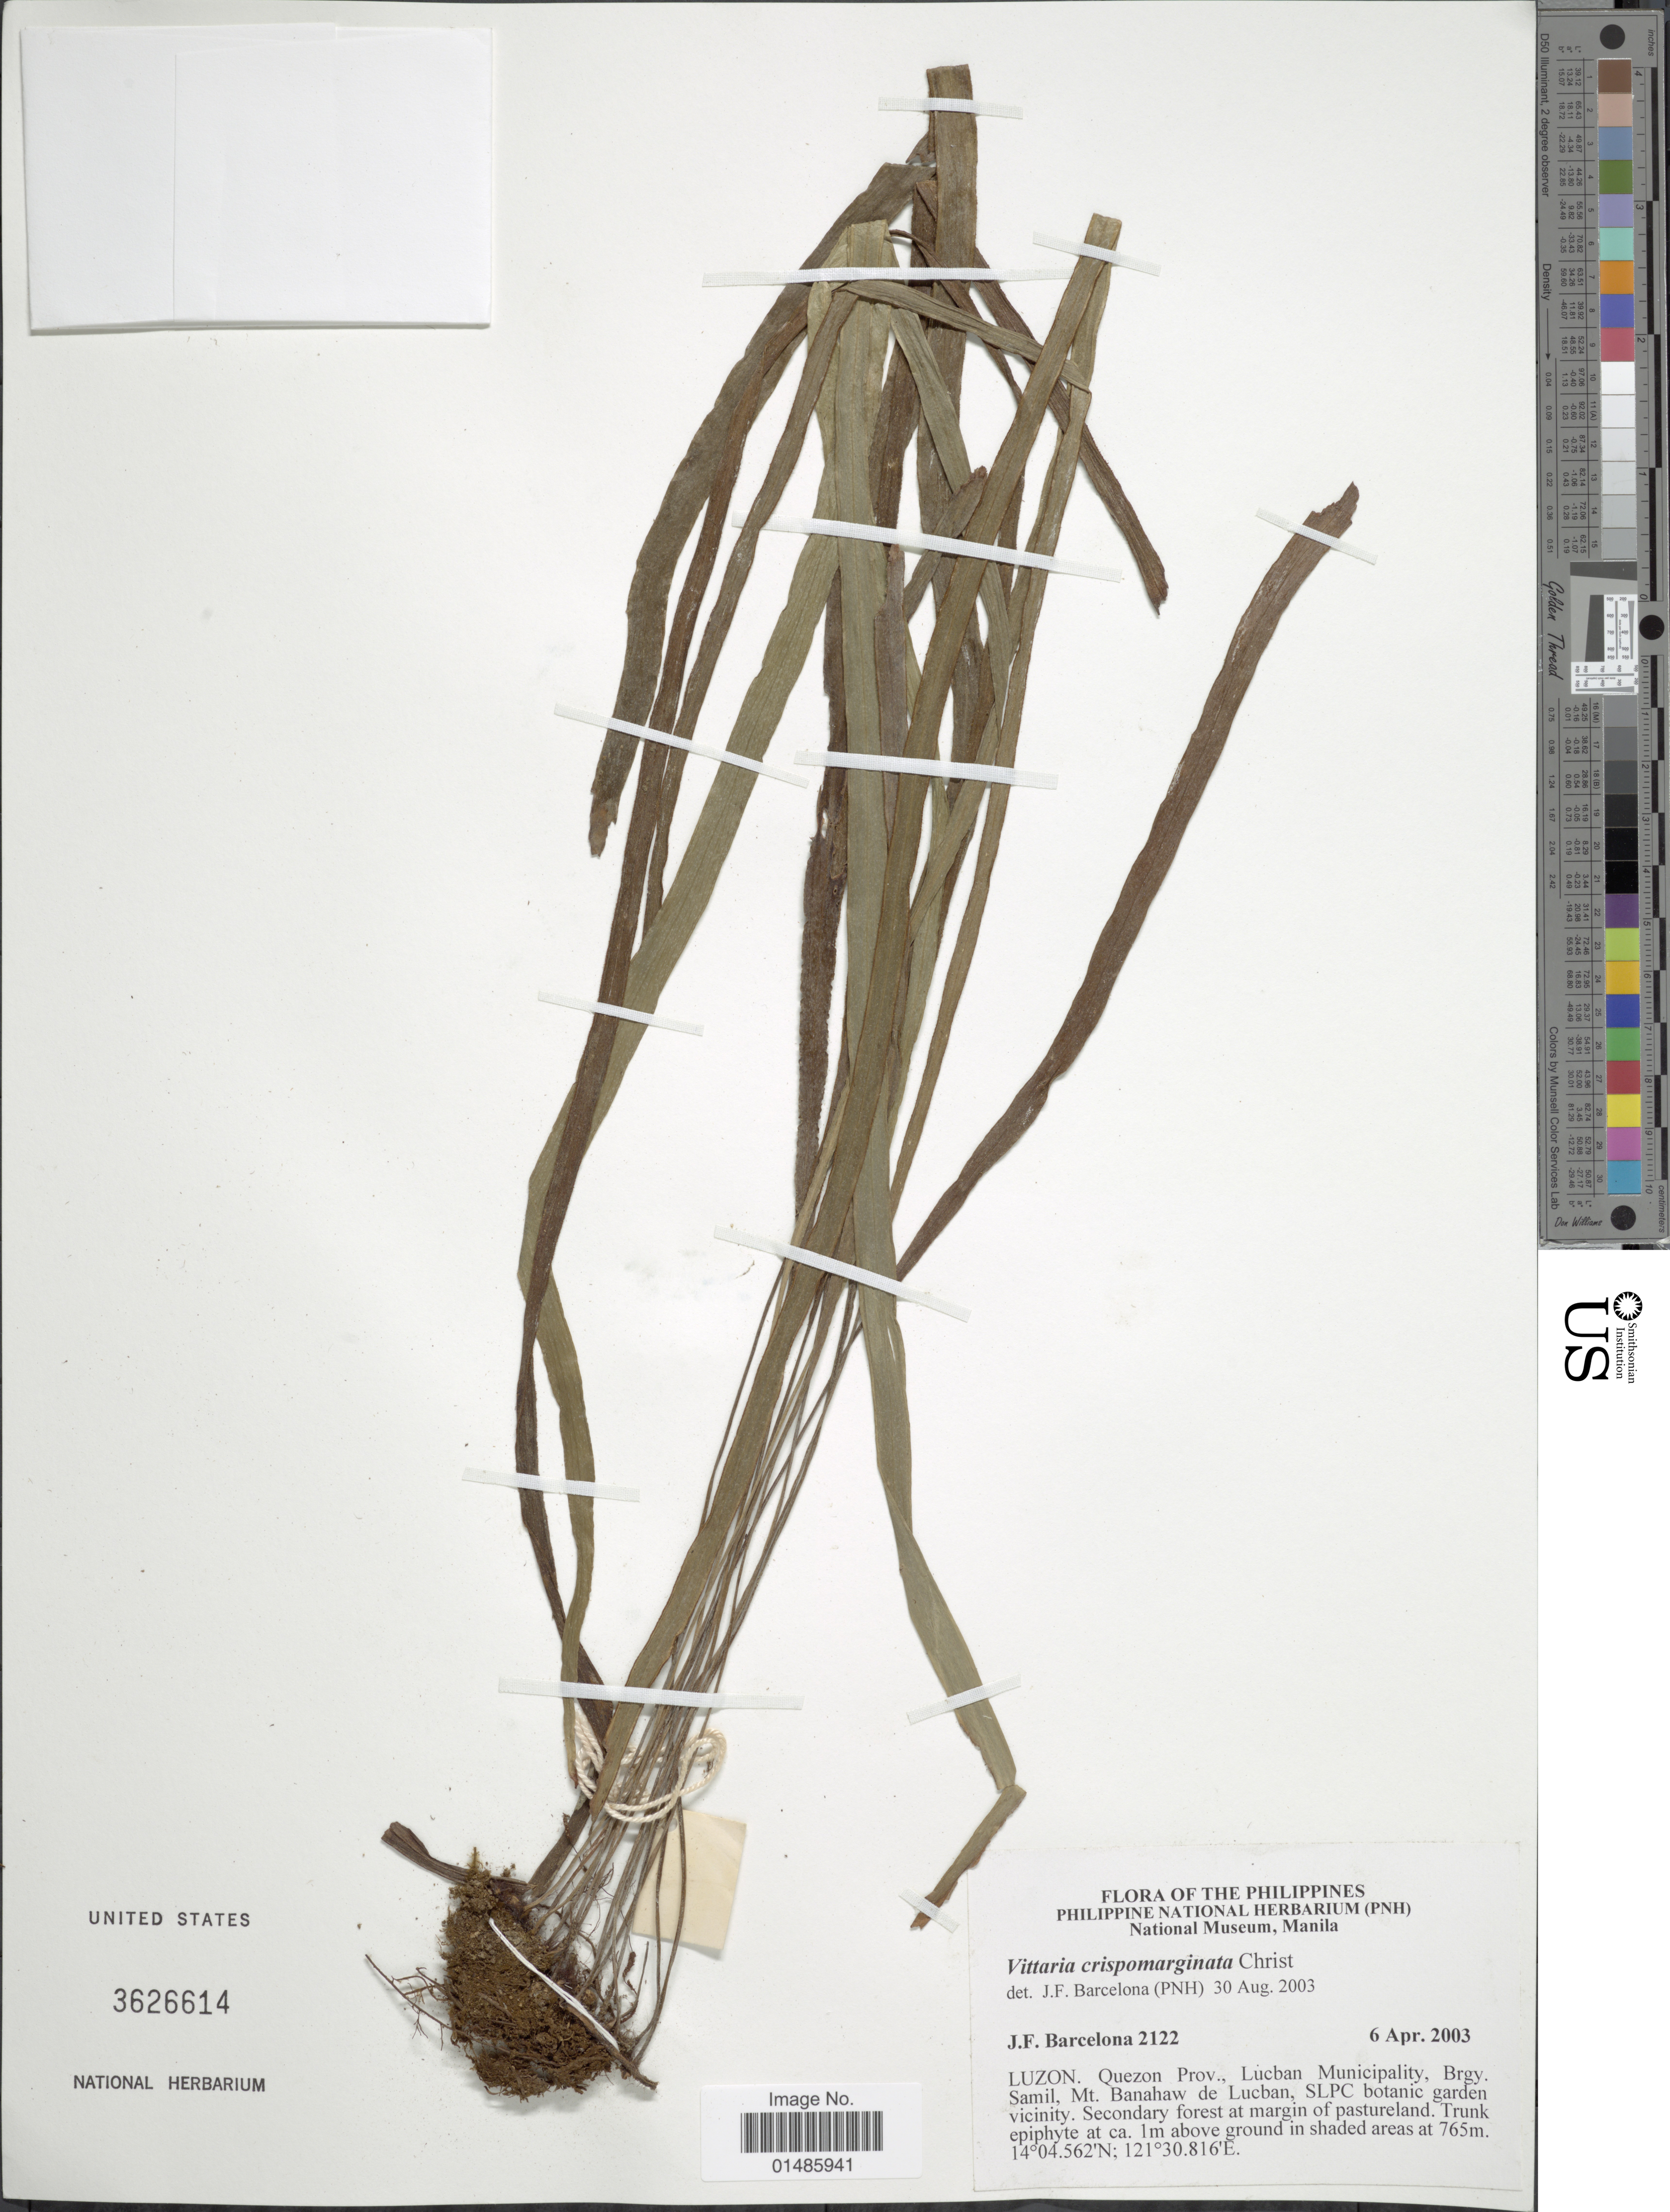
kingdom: Plantae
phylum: Tracheophyta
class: Polypodiopsida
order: Polypodiales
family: Pteridaceae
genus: Haplopteris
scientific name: Haplopteris crispomarginata comb. ined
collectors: J. F. Barcelona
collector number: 2122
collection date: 2003-04-06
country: Philippines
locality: Luzon. Quezon Prov., Lucban Municipality, Brgy. Samil, Mt. Banahaw de Lucban, SLPC botanic garden vicinity.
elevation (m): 765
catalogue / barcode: US 3626614